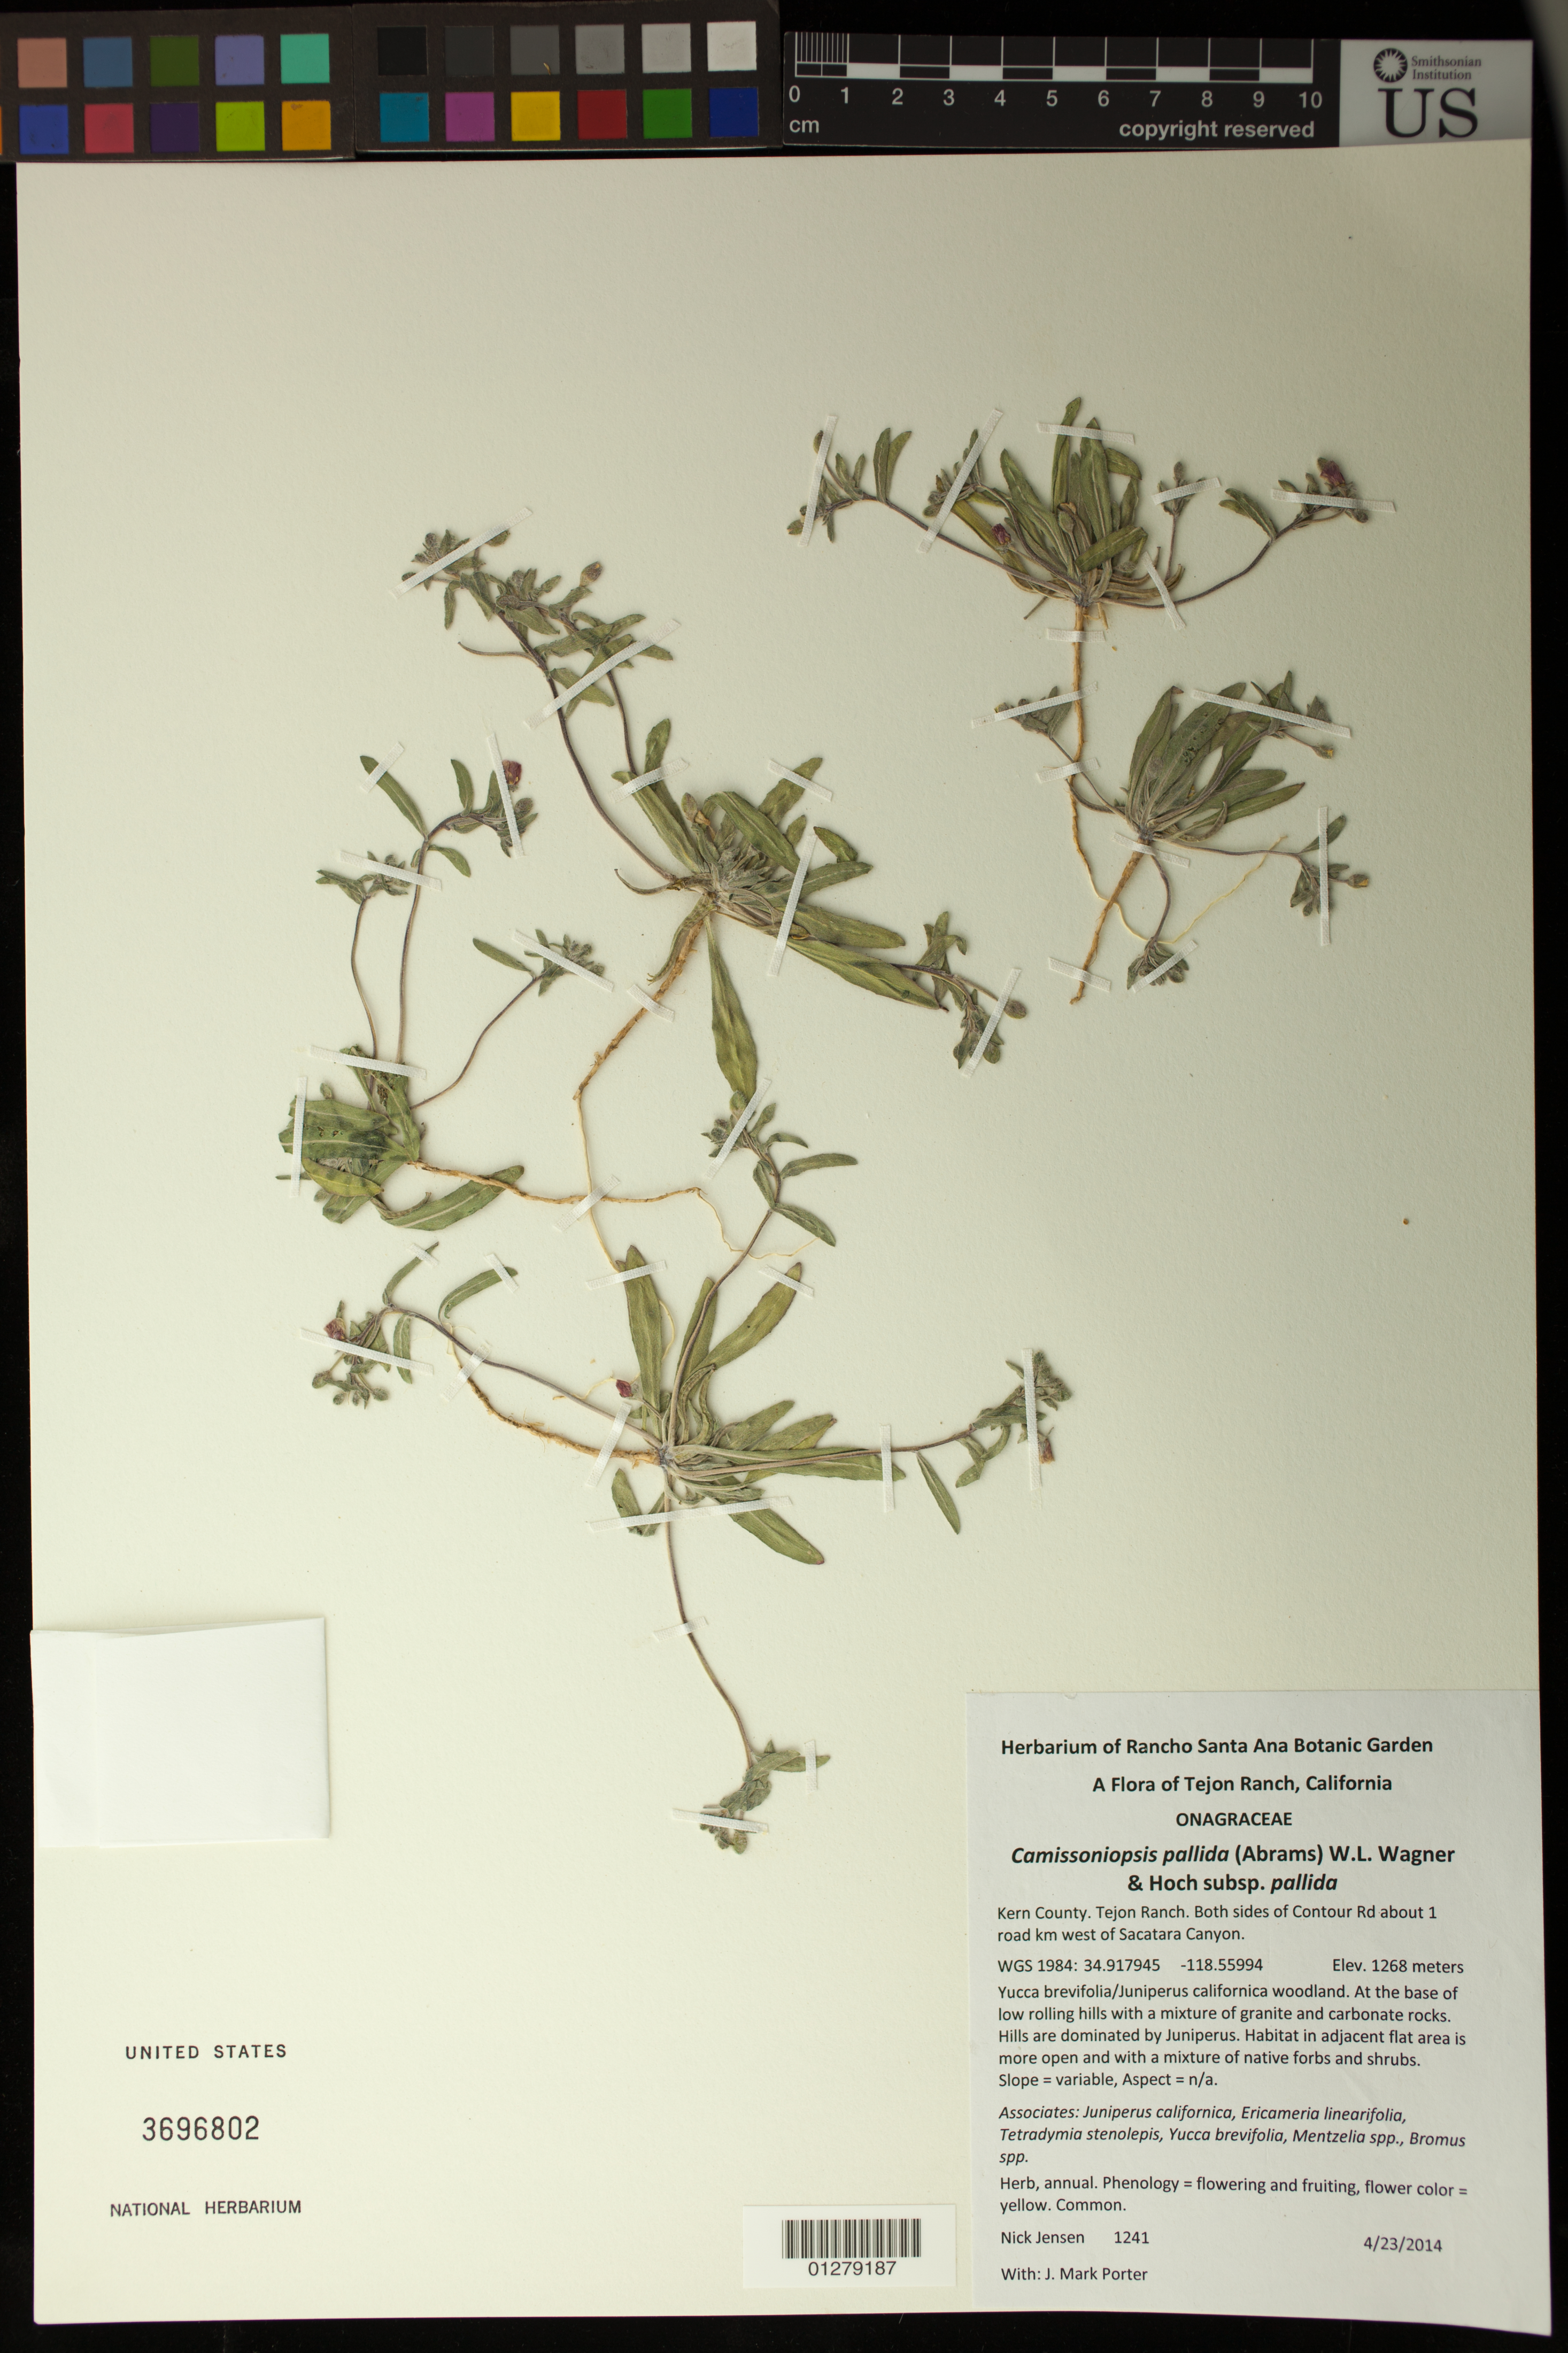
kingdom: Plantae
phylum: Tracheophyta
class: Magnoliopsida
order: Myrtales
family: Onagraceae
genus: Camissoniopsis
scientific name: Camissoniopsis pallida subsp. pallida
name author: (Abrams) W.L. Wagner & Hoch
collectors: N. Jensen & J. M. Porter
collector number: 1241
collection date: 2014-04-23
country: United States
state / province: California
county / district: Kern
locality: Tejon Ranch, both sides of Contour Road aobut 1 road km west of Sacatara Canyon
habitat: Woodland, at the base of low rolling hills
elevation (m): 1268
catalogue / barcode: US 3696802